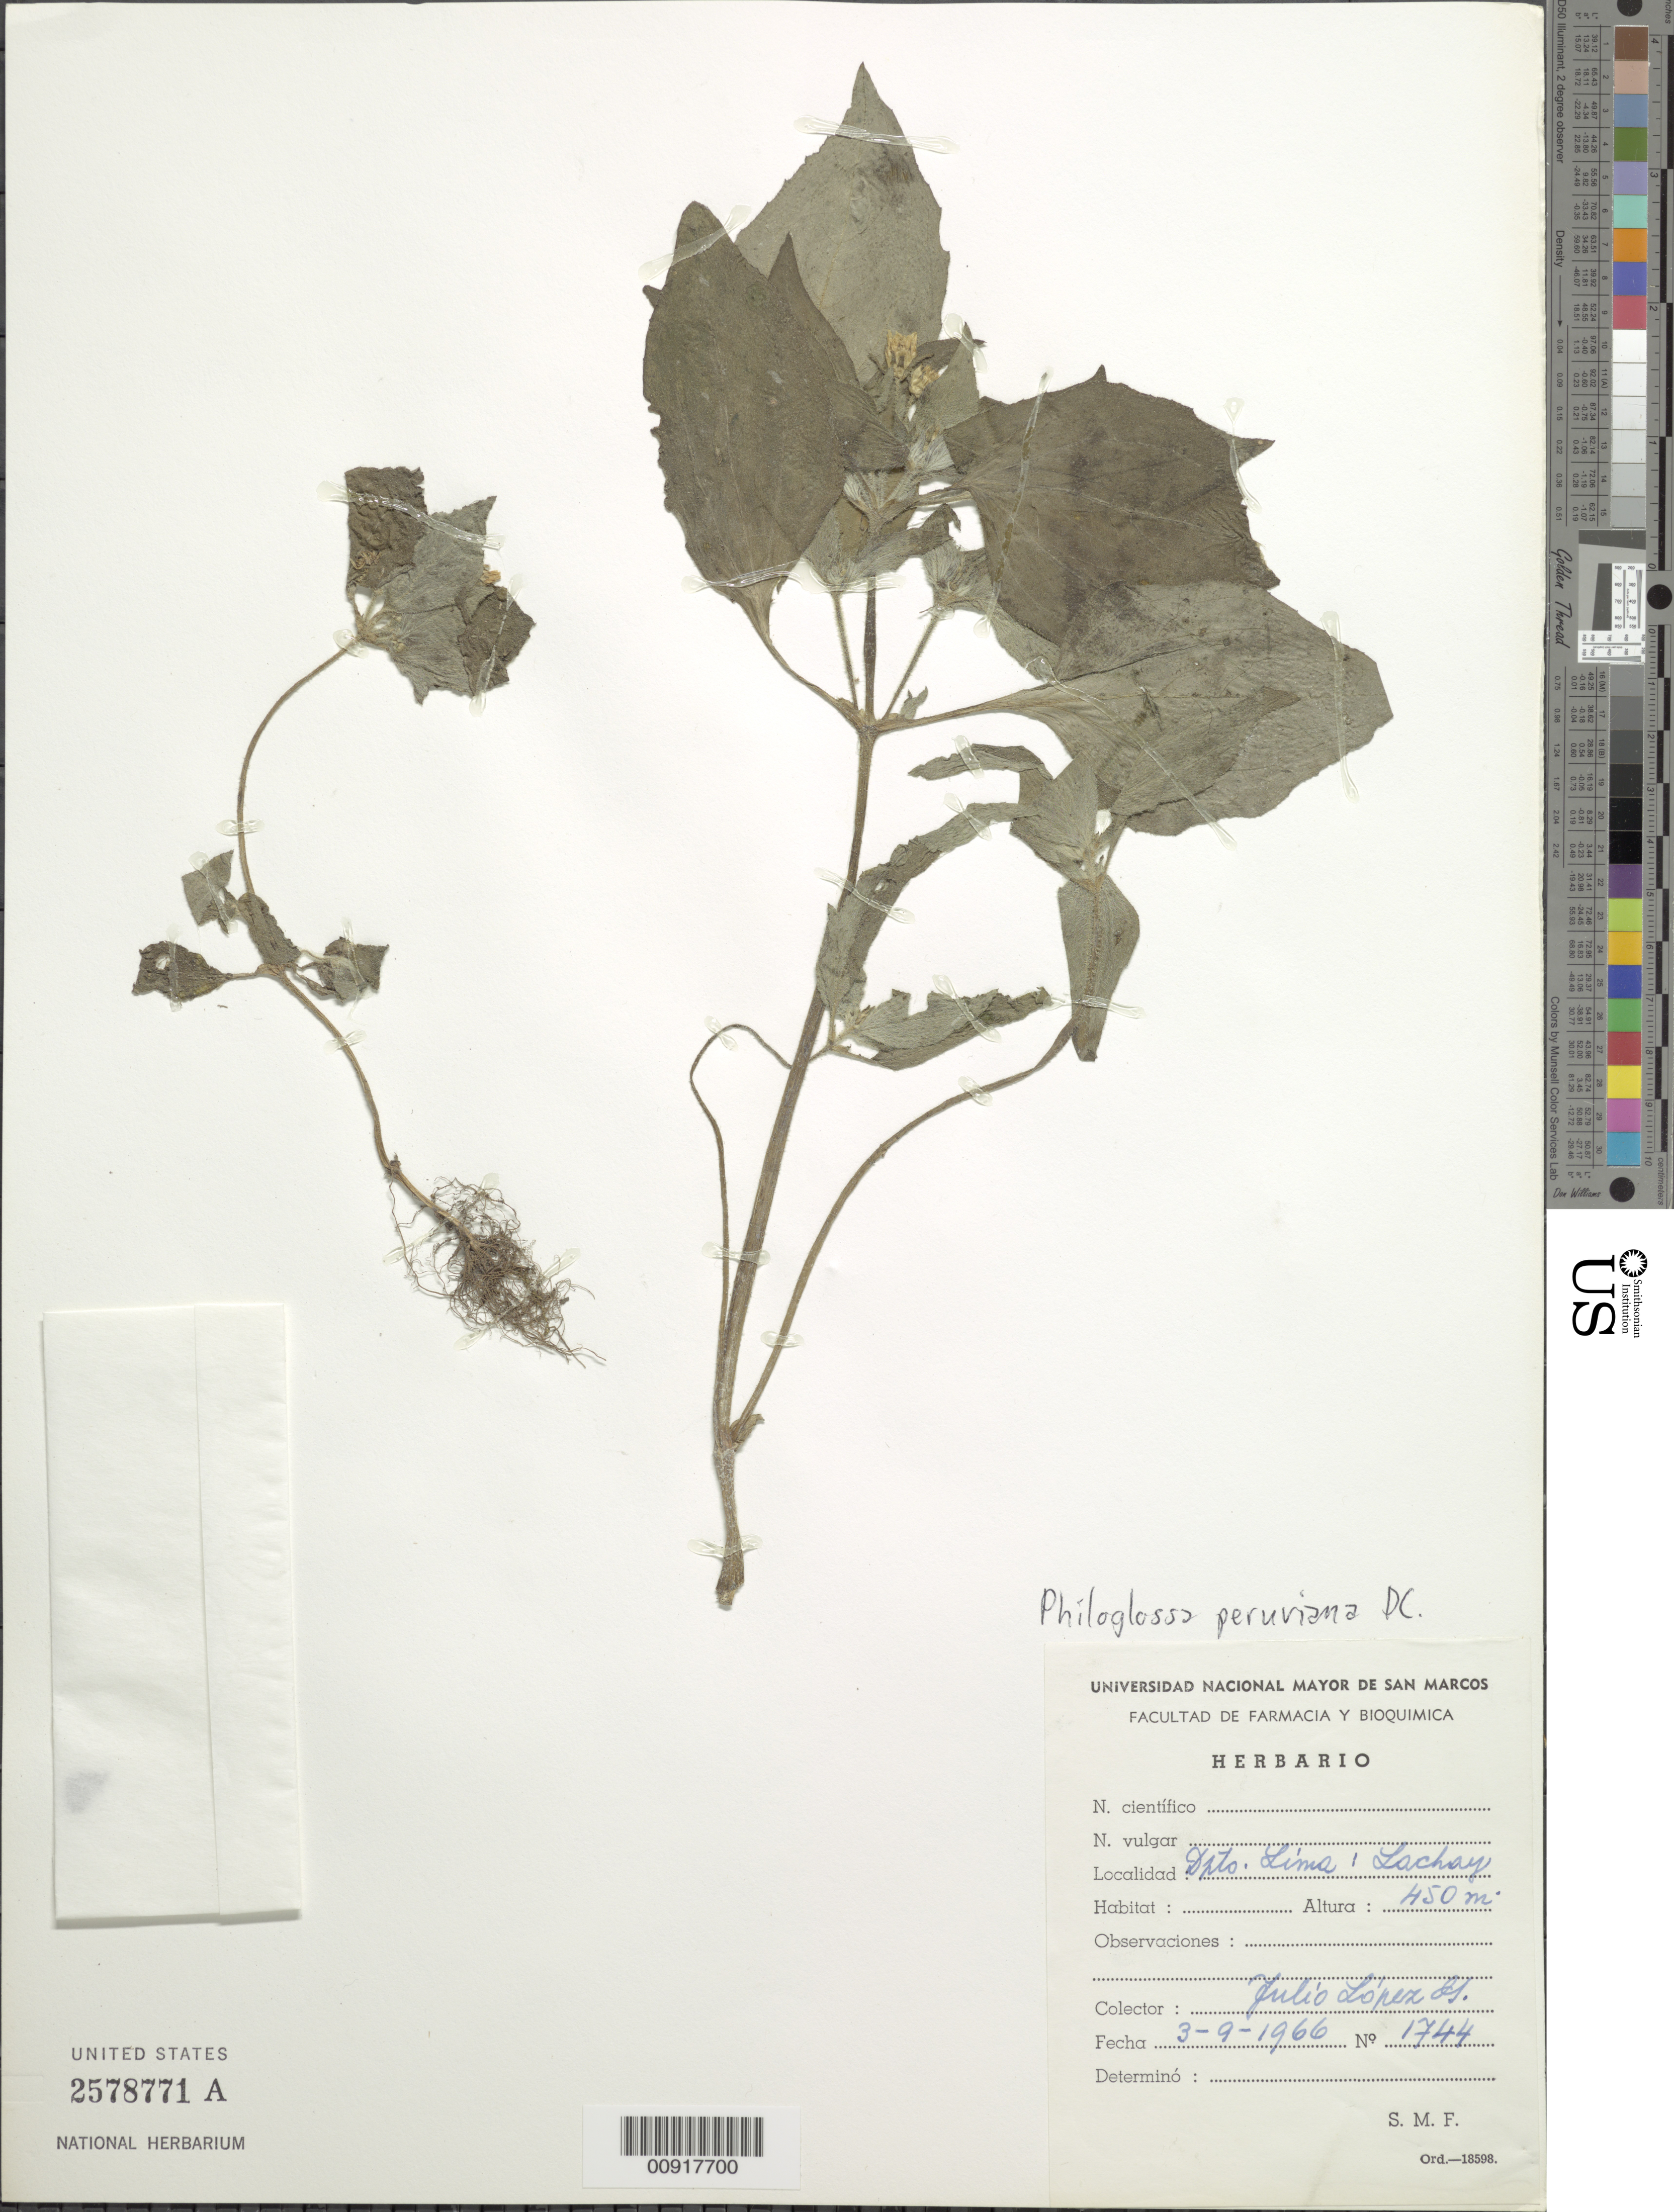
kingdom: Plantae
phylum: Tracheophyta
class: Magnoliopsida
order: Asterales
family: Asteraceae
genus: Philoglossa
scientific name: Philoglossa peruviana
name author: DC.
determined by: Robinson, Harold E., (US)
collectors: J. Lopez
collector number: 1744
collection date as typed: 3 September 1966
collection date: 1966-09-03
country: Peru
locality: Dpto. Lima, Lachay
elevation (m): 450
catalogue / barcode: US 2578771A